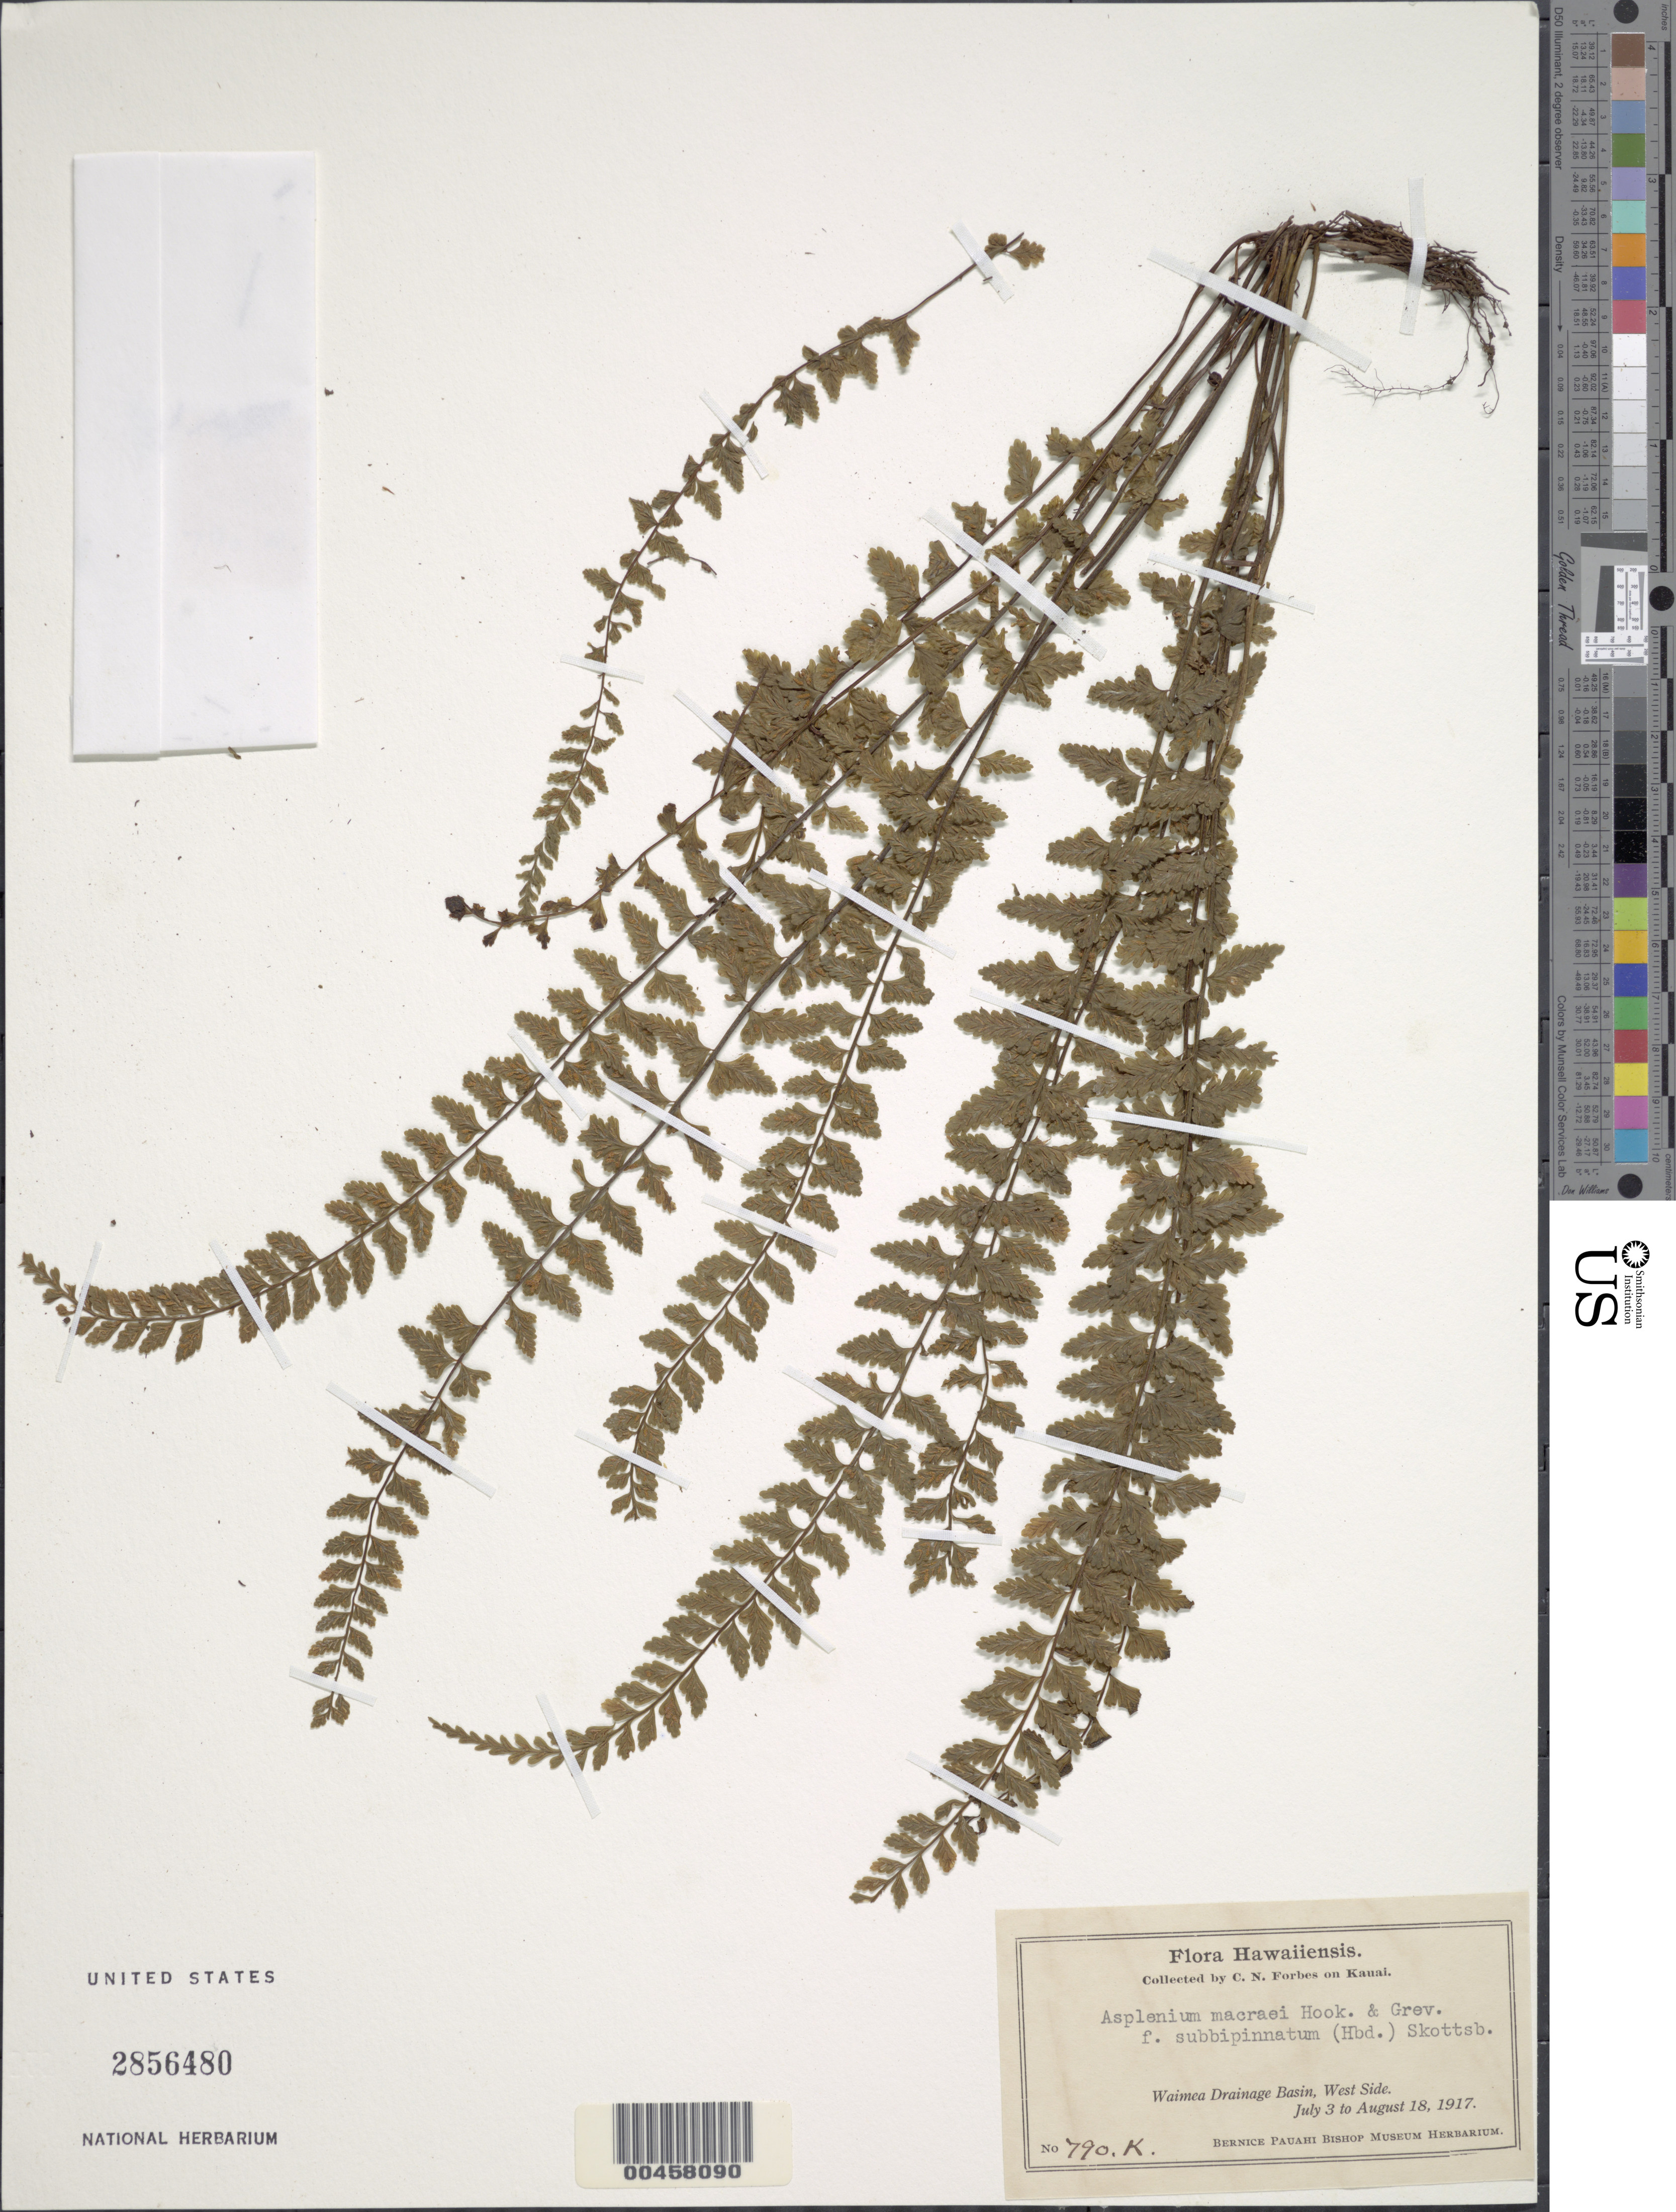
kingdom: Plantae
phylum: Tracheophyta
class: Polypodiopsida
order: Polypodiales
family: Aspleniaceae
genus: Asplenium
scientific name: Asplenium macraei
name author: Hook. & Grev.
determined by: Wagner, W. L., (BOT), Smithsonian Institution - National Museum of Natural History (UNITED STATES)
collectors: C. N. Forbes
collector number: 790.K.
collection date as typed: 3 Jul 1917 to 18 Aug 1917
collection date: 1917-07-03/1917-08-18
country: United States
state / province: Hawaii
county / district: Kauai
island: Kaua'i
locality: Waimea Drainage Basin, West Side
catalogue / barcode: US 2856480